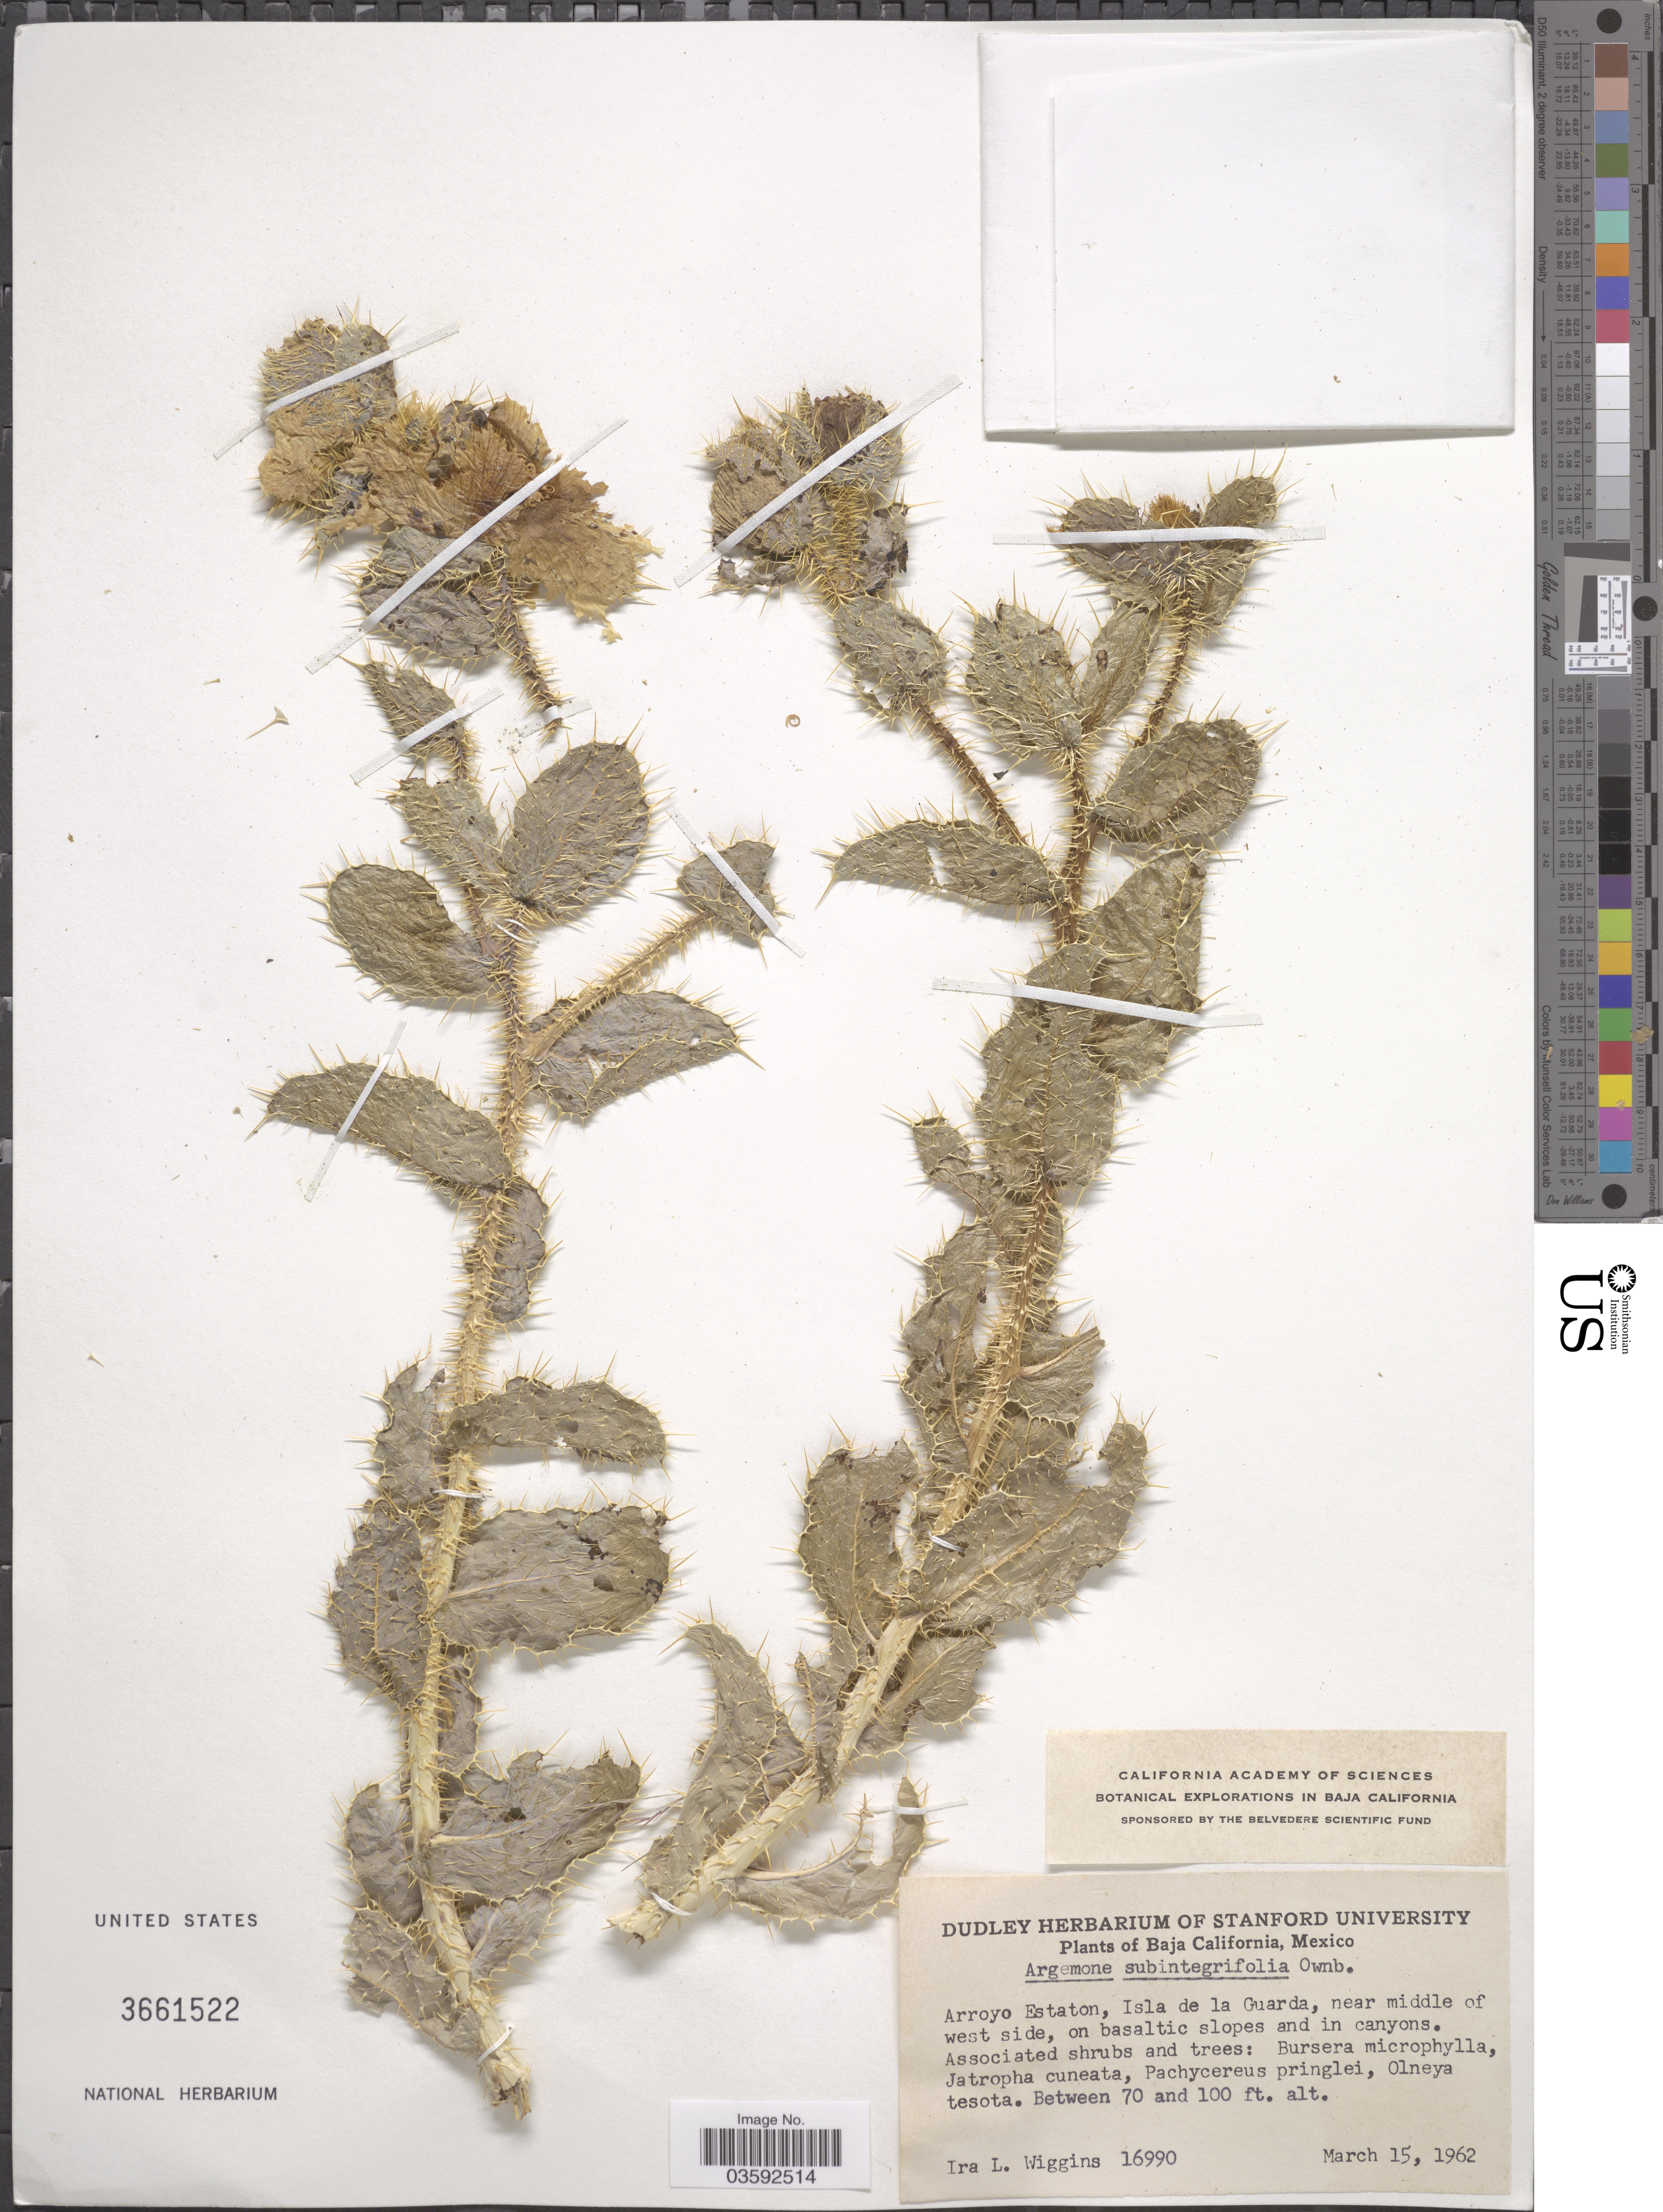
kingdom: Plantae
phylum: Tracheophyta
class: Magnoliopsida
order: Ranunculales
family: Papaveraceae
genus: Argemone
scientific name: Argemone subintegrifolia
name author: G.B. Ownbey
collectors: I. L. Wiggins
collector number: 16990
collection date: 1962-03-15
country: Mexico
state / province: Baja California Norte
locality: Arroyo Estation, Isla de la Guarda, near middle of west side.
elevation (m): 21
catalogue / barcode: US 3661522